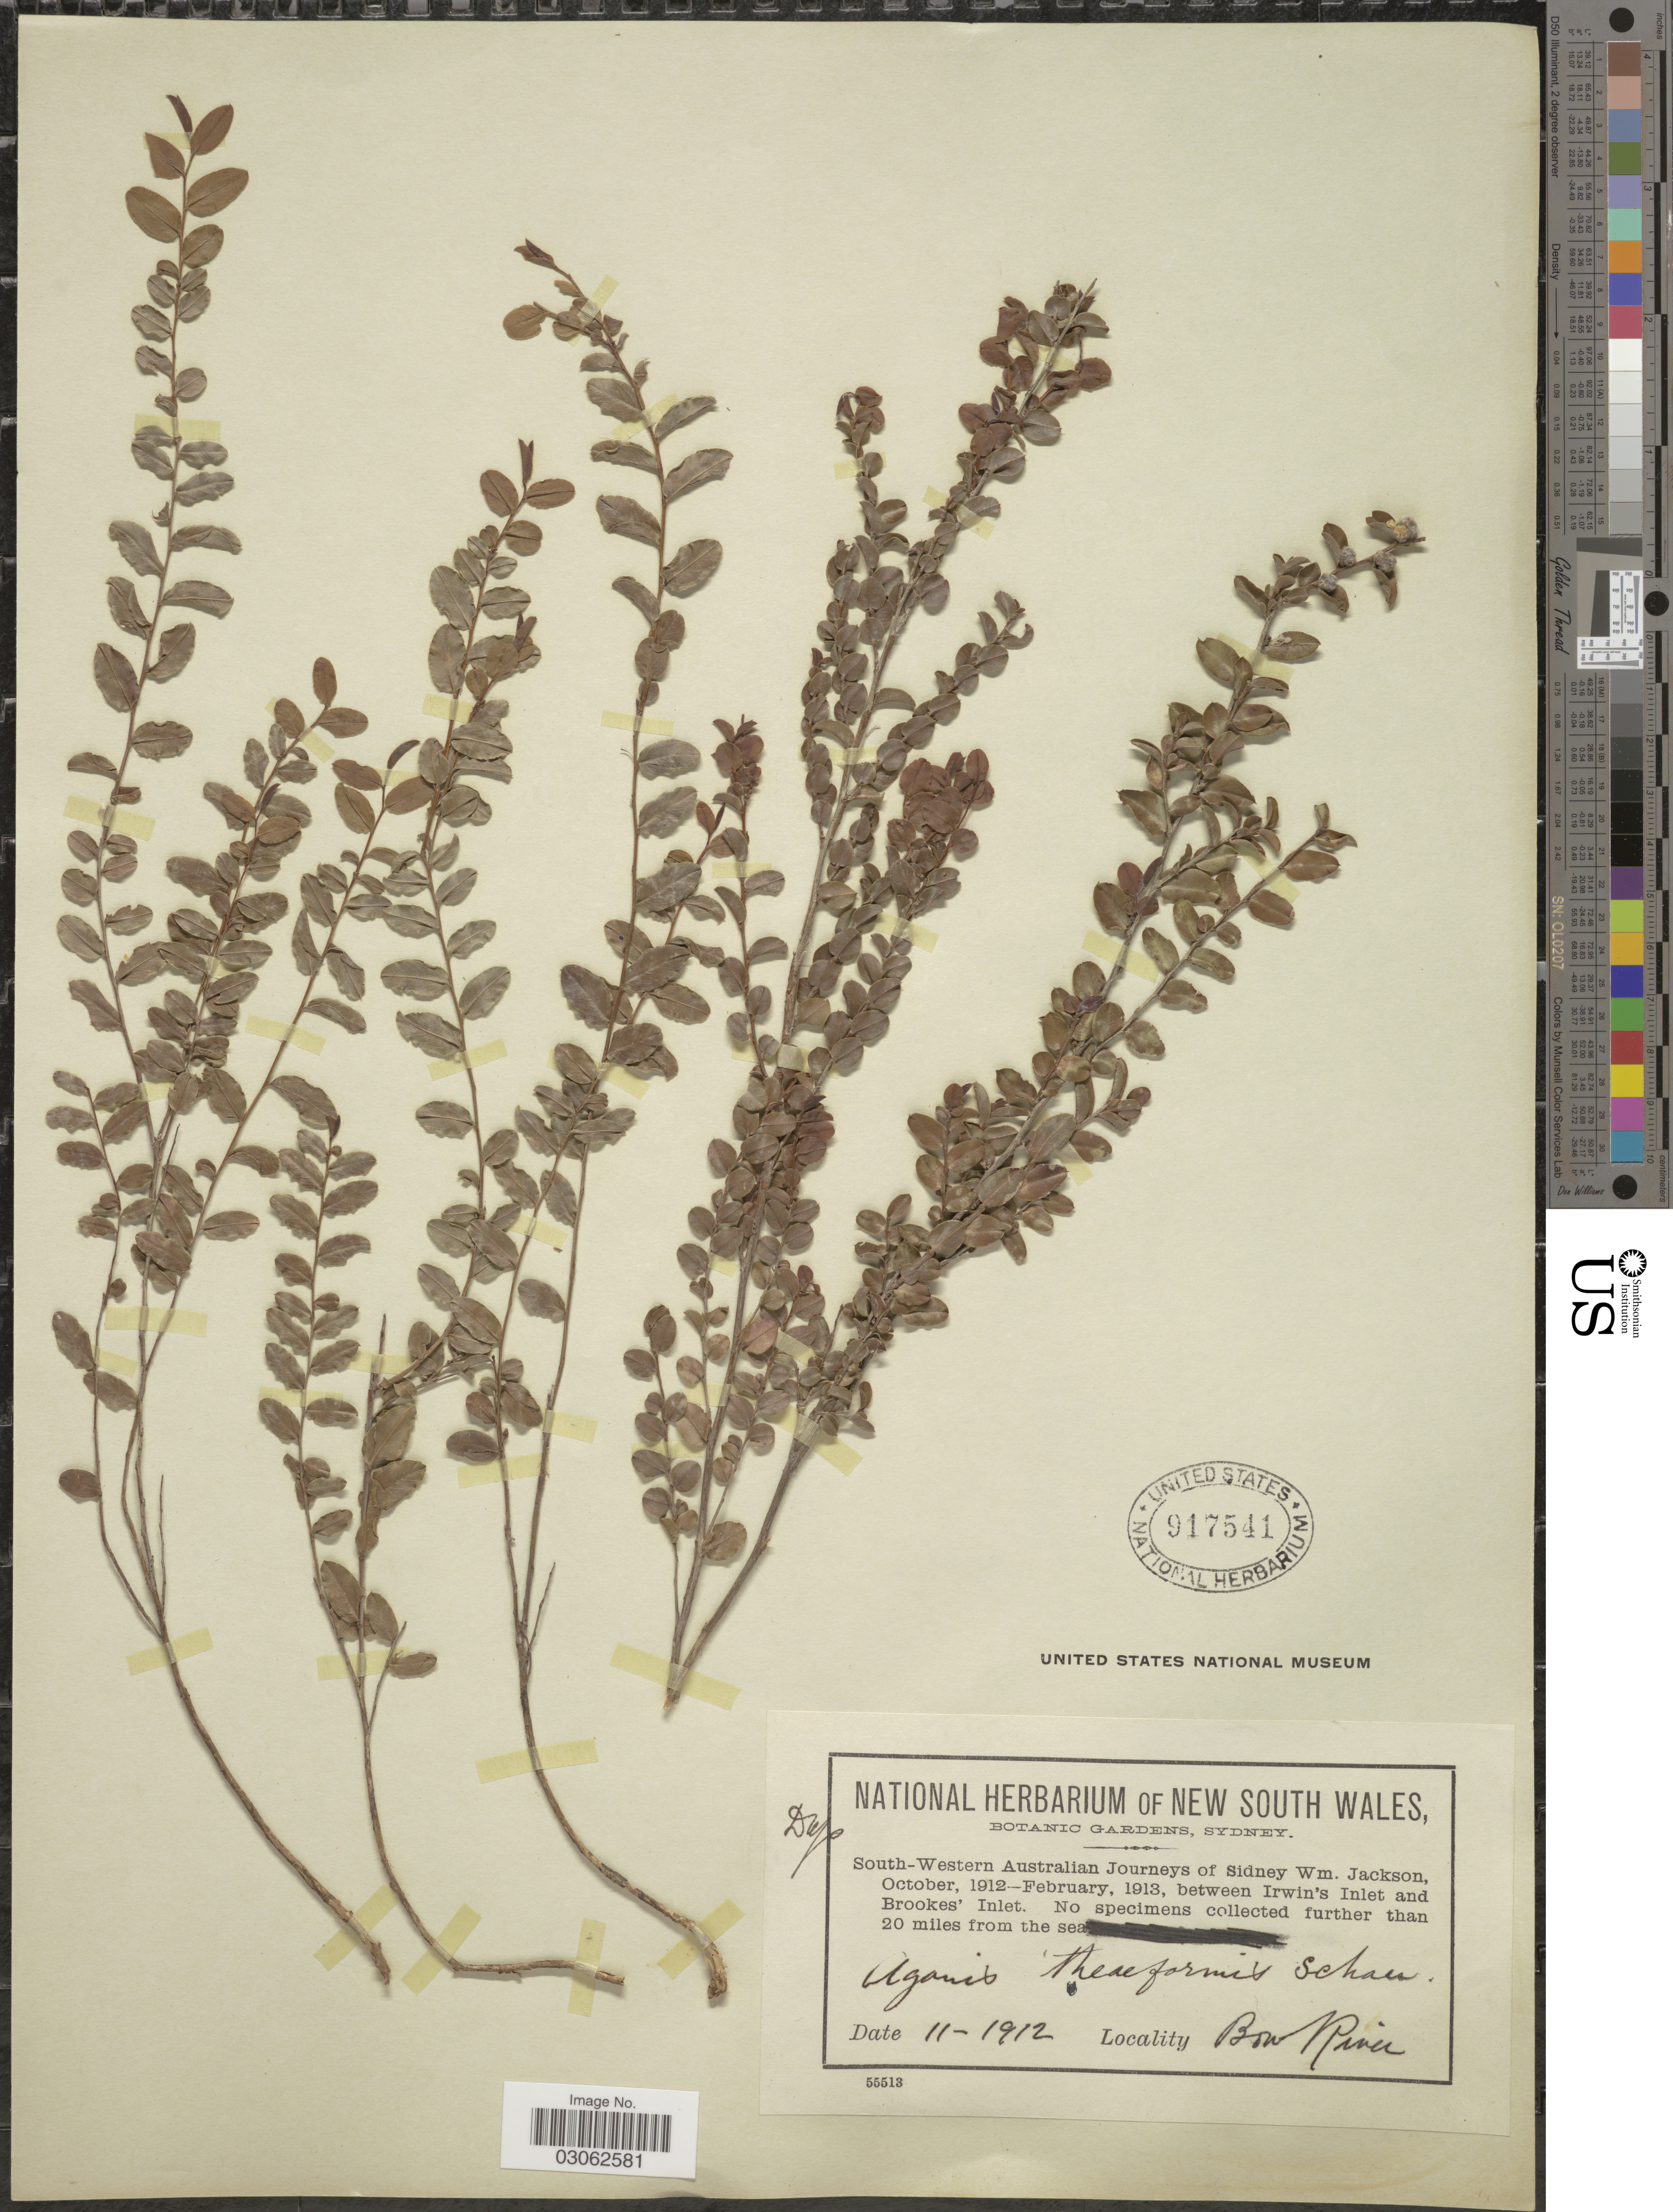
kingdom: Plantae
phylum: Tracheophyta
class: Magnoliopsida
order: Myrtales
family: Myrtaceae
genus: Agonis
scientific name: Agonis theiformis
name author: Schauer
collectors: Jackson, S. W.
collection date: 1912-11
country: Australia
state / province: New South Wales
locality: South-Western Australian. Between Irwin's Inlet and Brooke's Inlet. Bow River.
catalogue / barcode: US 917541